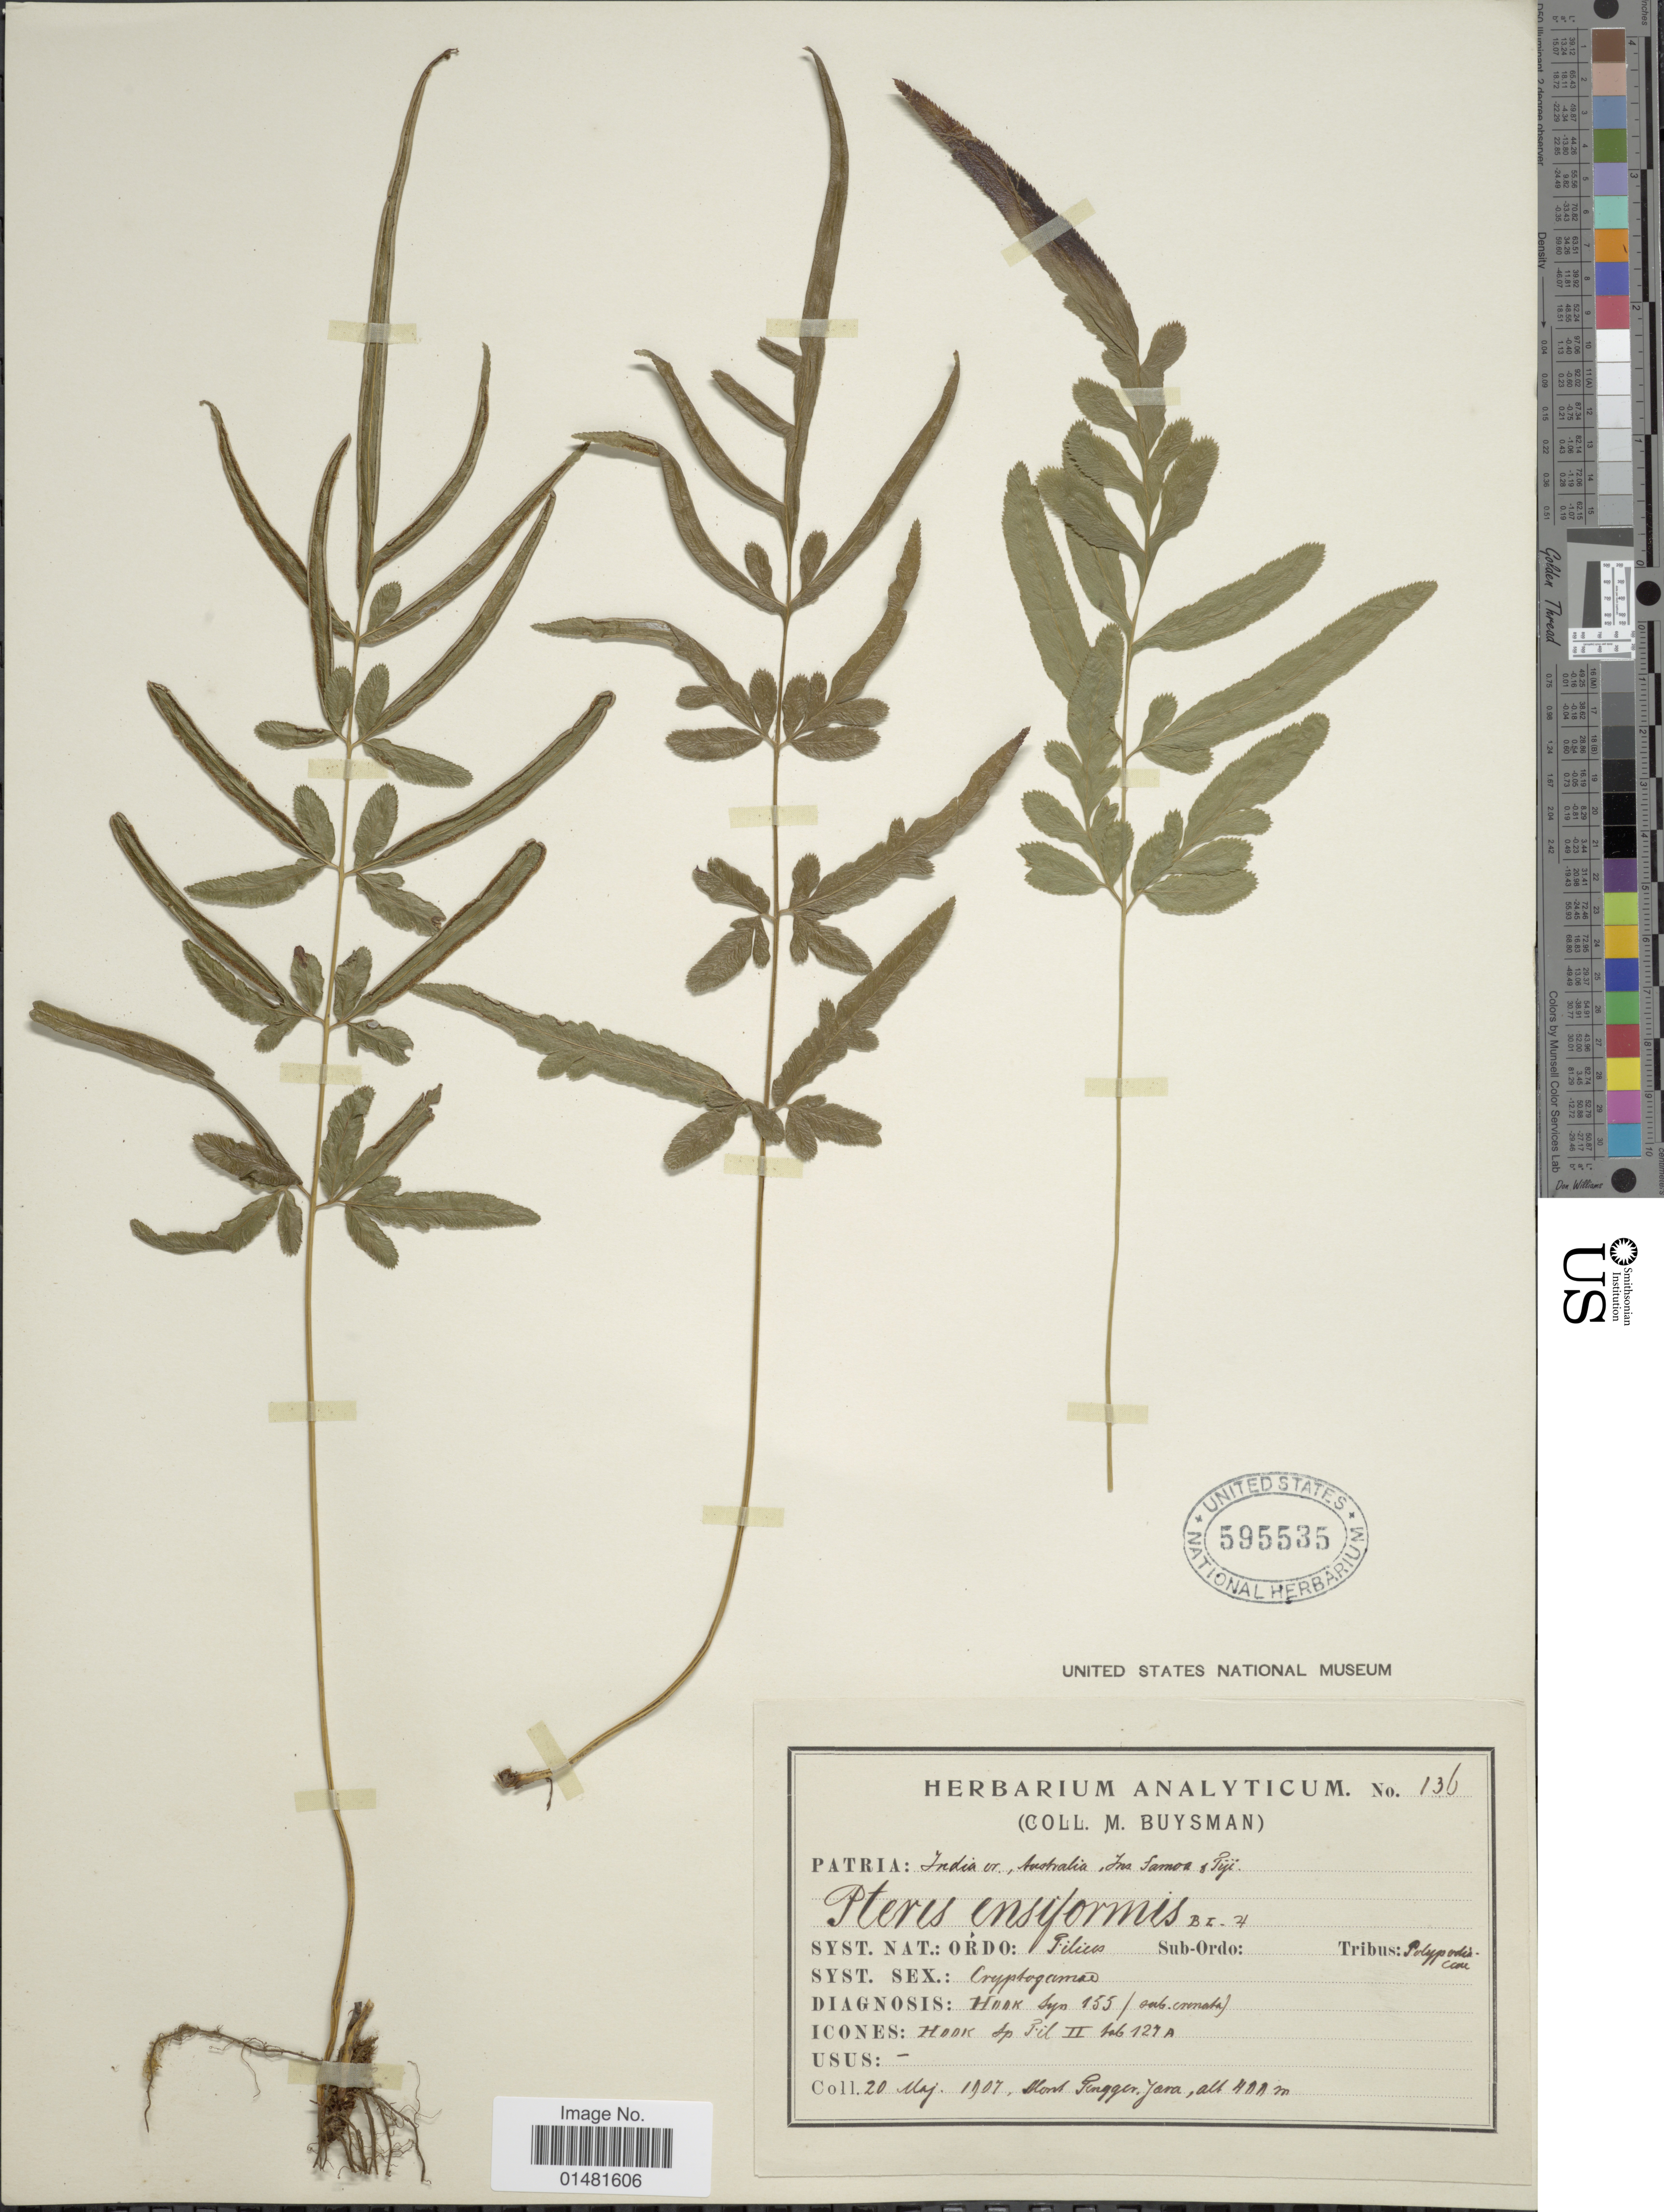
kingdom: Plantae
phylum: Tracheophyta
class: Polypodiopsida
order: Polypodiales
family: Pteridaceae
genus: Pteris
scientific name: Pteris ensiformis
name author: Burm. f.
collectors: M. Buysman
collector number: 136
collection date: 1907-05-20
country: Indonesia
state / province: Java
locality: Mont Pengger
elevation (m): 400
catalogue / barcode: US 595535